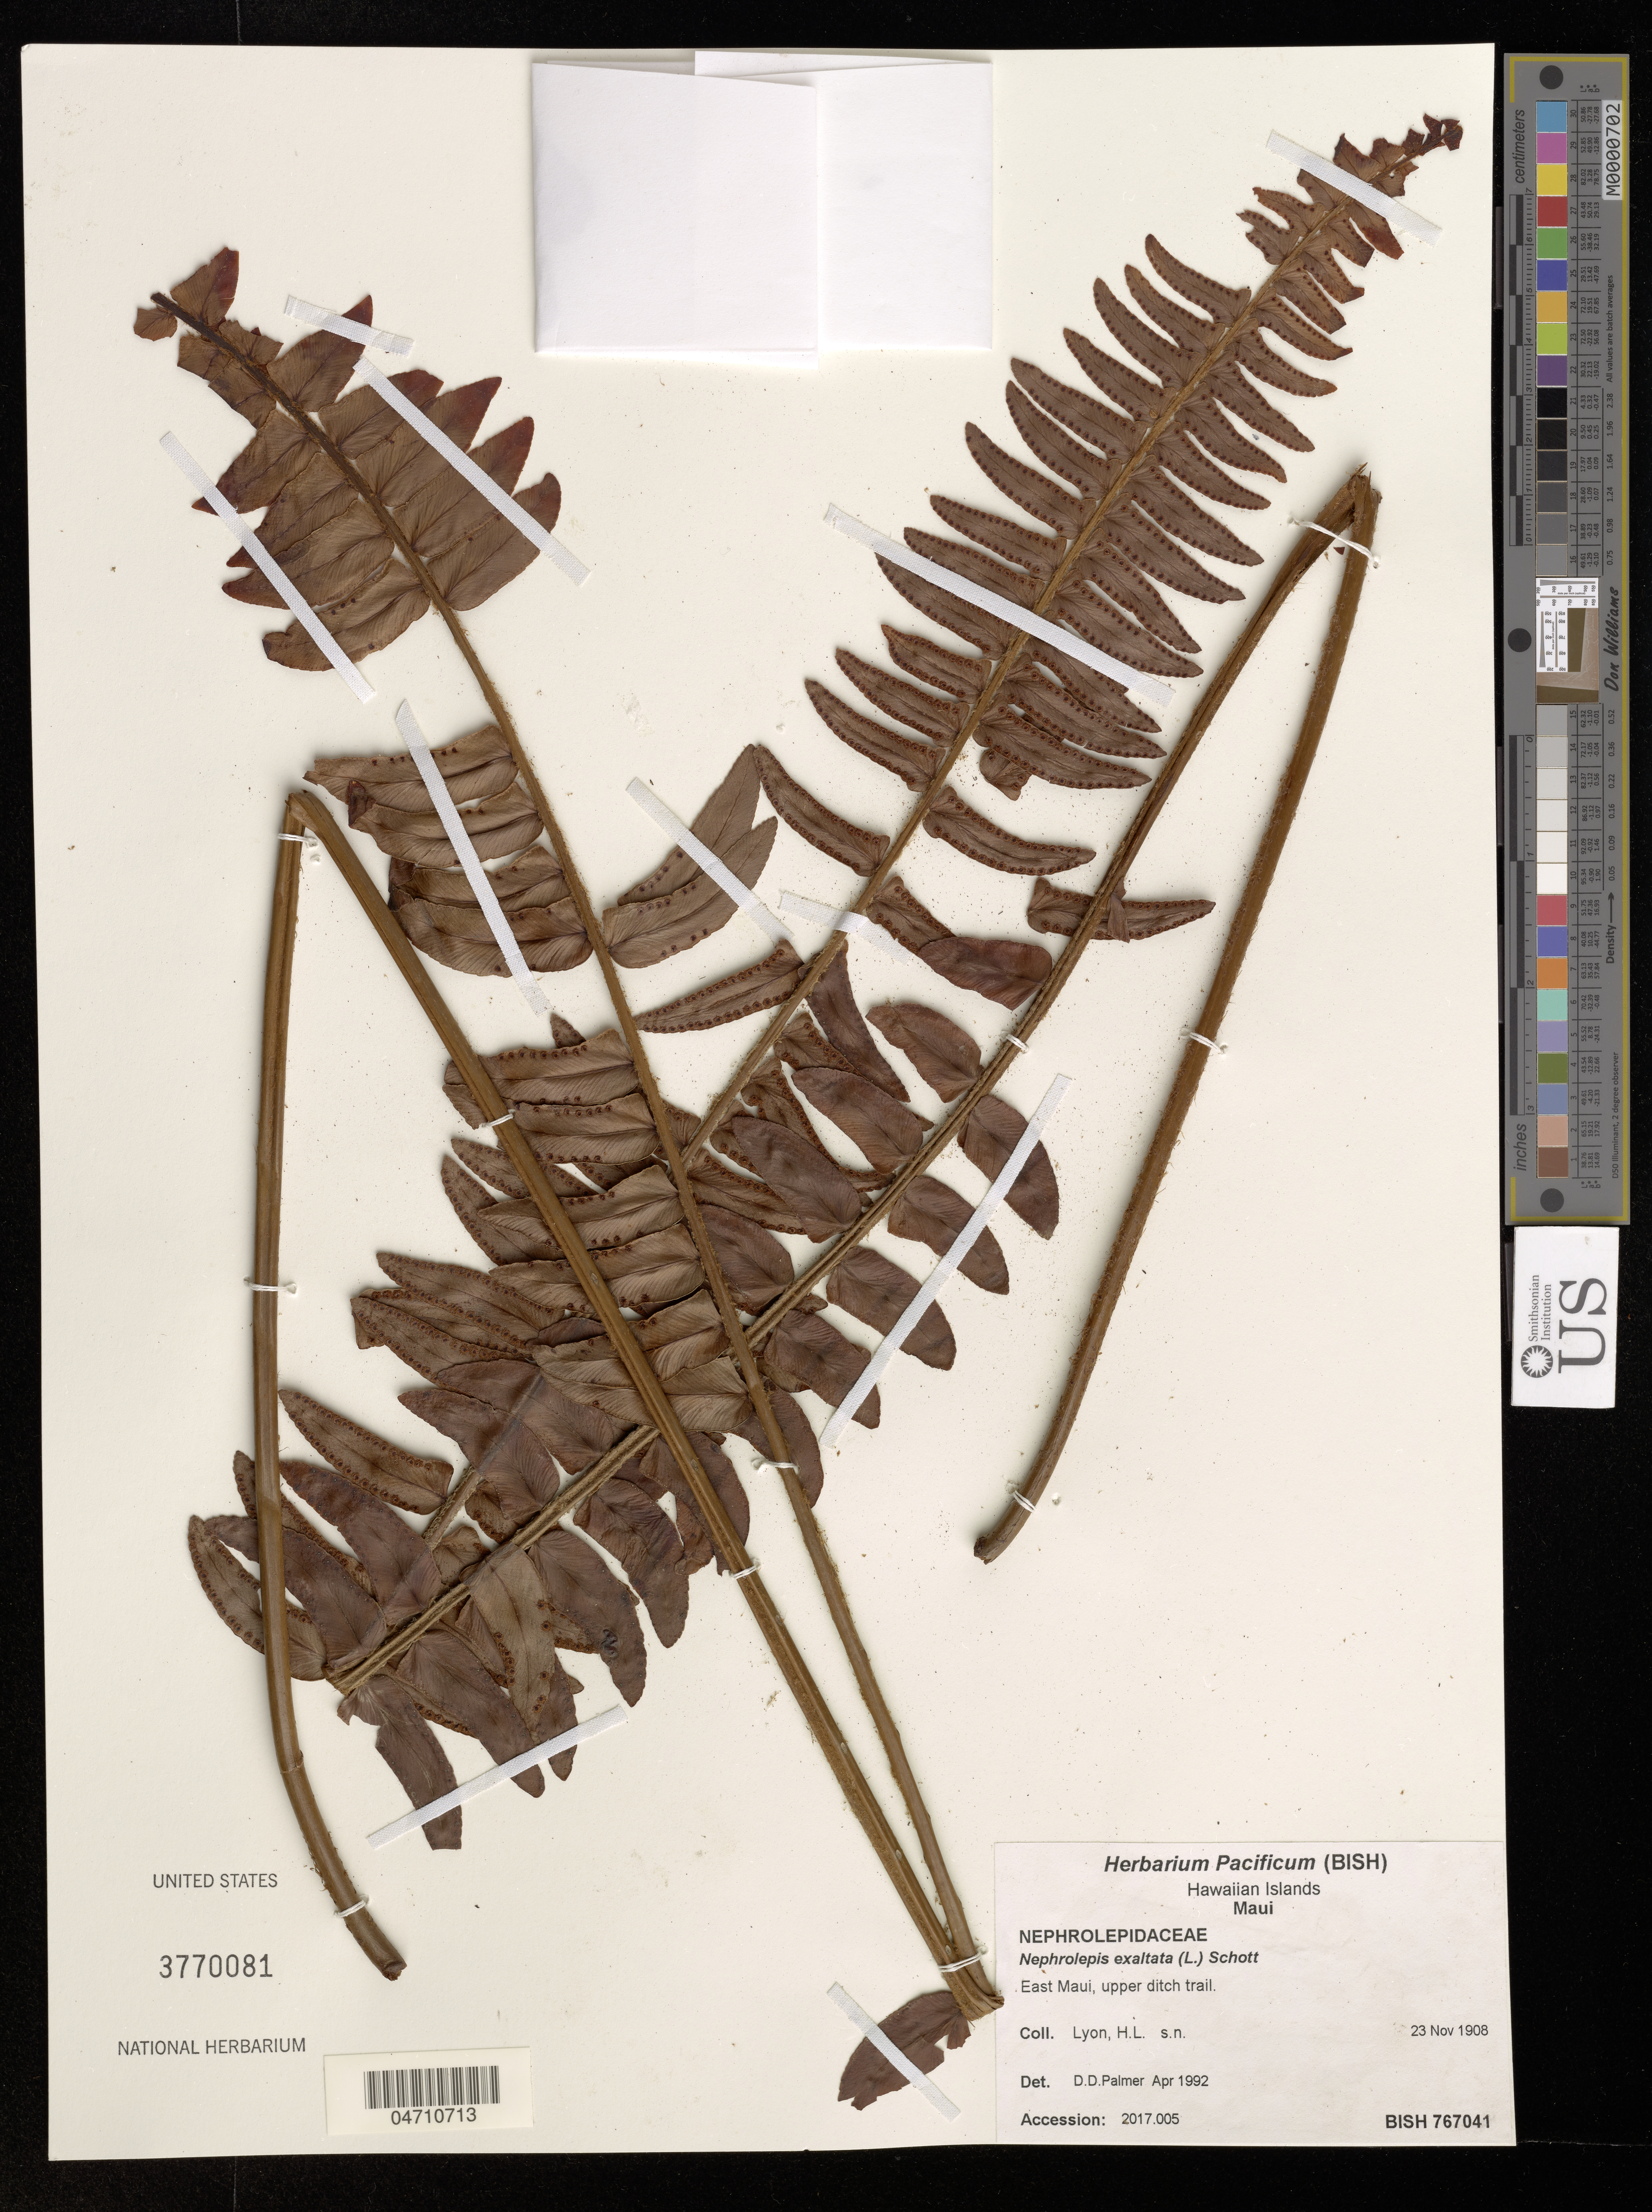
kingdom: Plantae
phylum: Tracheophyta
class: Polypodiopsida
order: Polypodiales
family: Nephrolepidaceae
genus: Nephrolepis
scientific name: Nephrolepis exaltata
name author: (L.) Schott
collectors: H. Lyon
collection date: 1908-11-23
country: United States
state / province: Hawaii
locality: Hawaiian Islands. Maui. East Maui, upper ditch trail.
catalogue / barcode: US 3770081